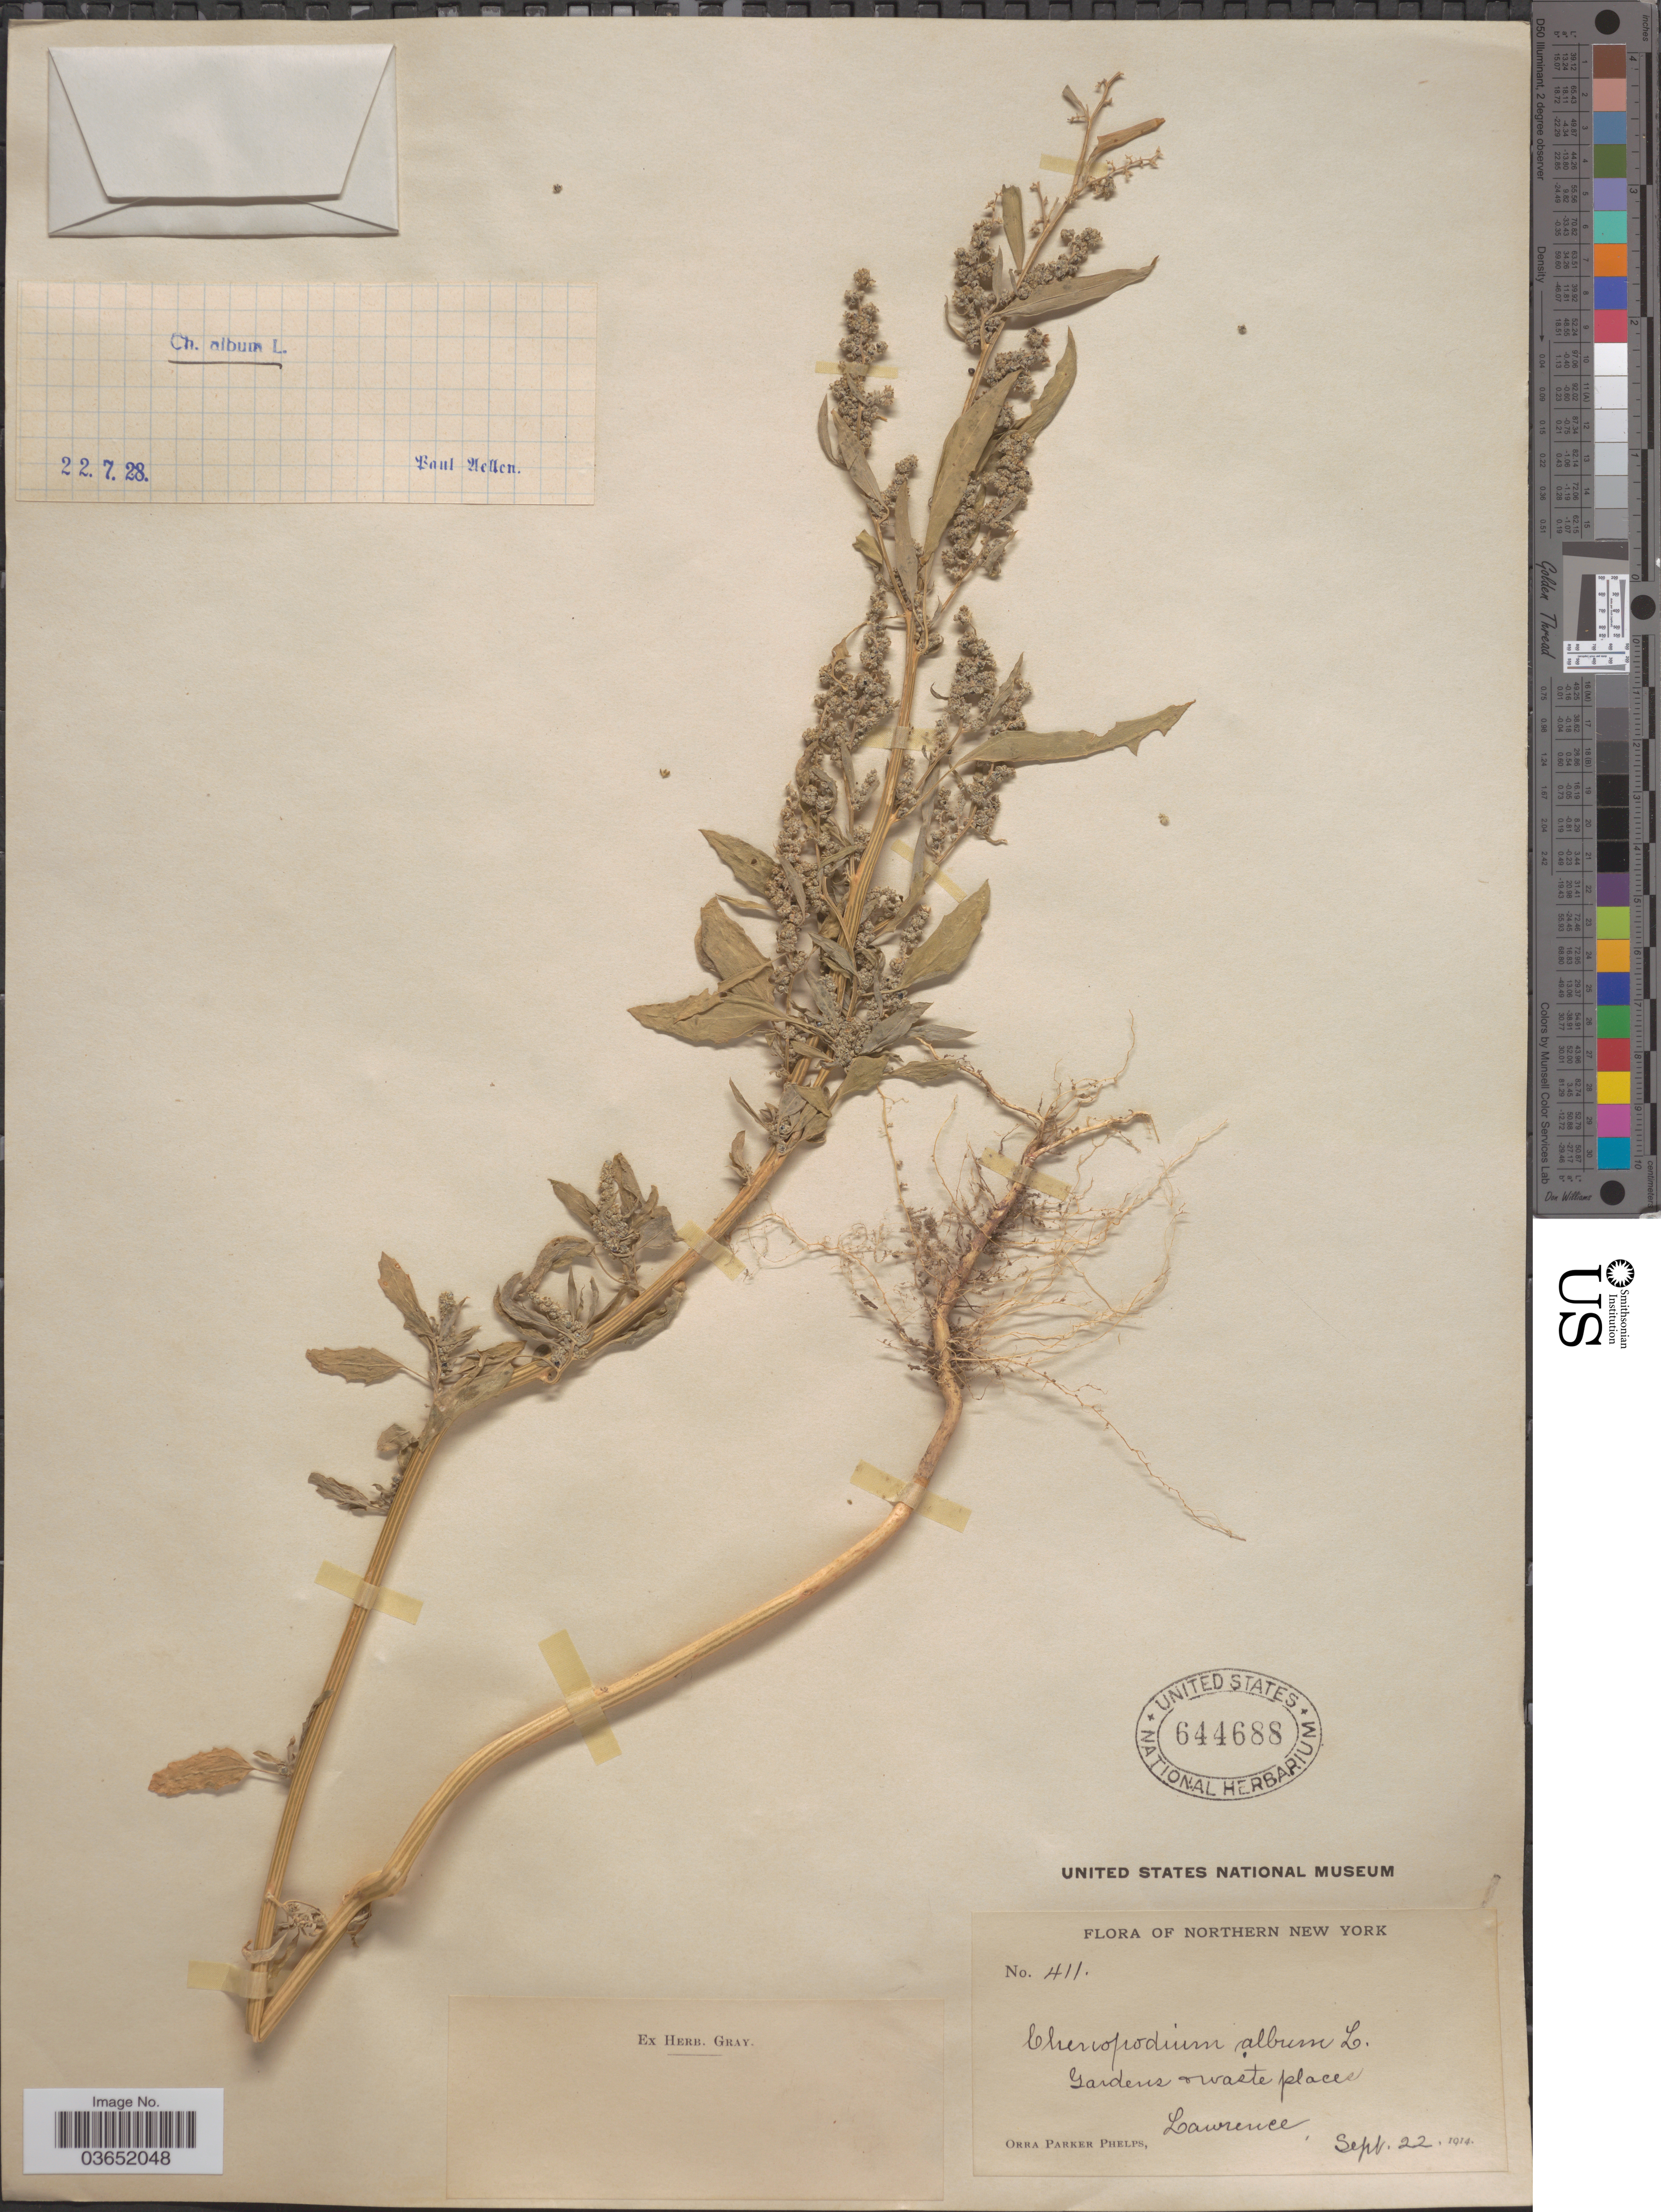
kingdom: Plantae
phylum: Tracheophyta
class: Magnoliopsida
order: Caryophyllales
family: Amaranthaceae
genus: Chenopodium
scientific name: Chenopodium album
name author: L.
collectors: O. P. Phelps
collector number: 411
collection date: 1914-09-22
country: United States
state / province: New York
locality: Northern New York. Gardens & waste places. Lawrence.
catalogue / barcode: US 644688